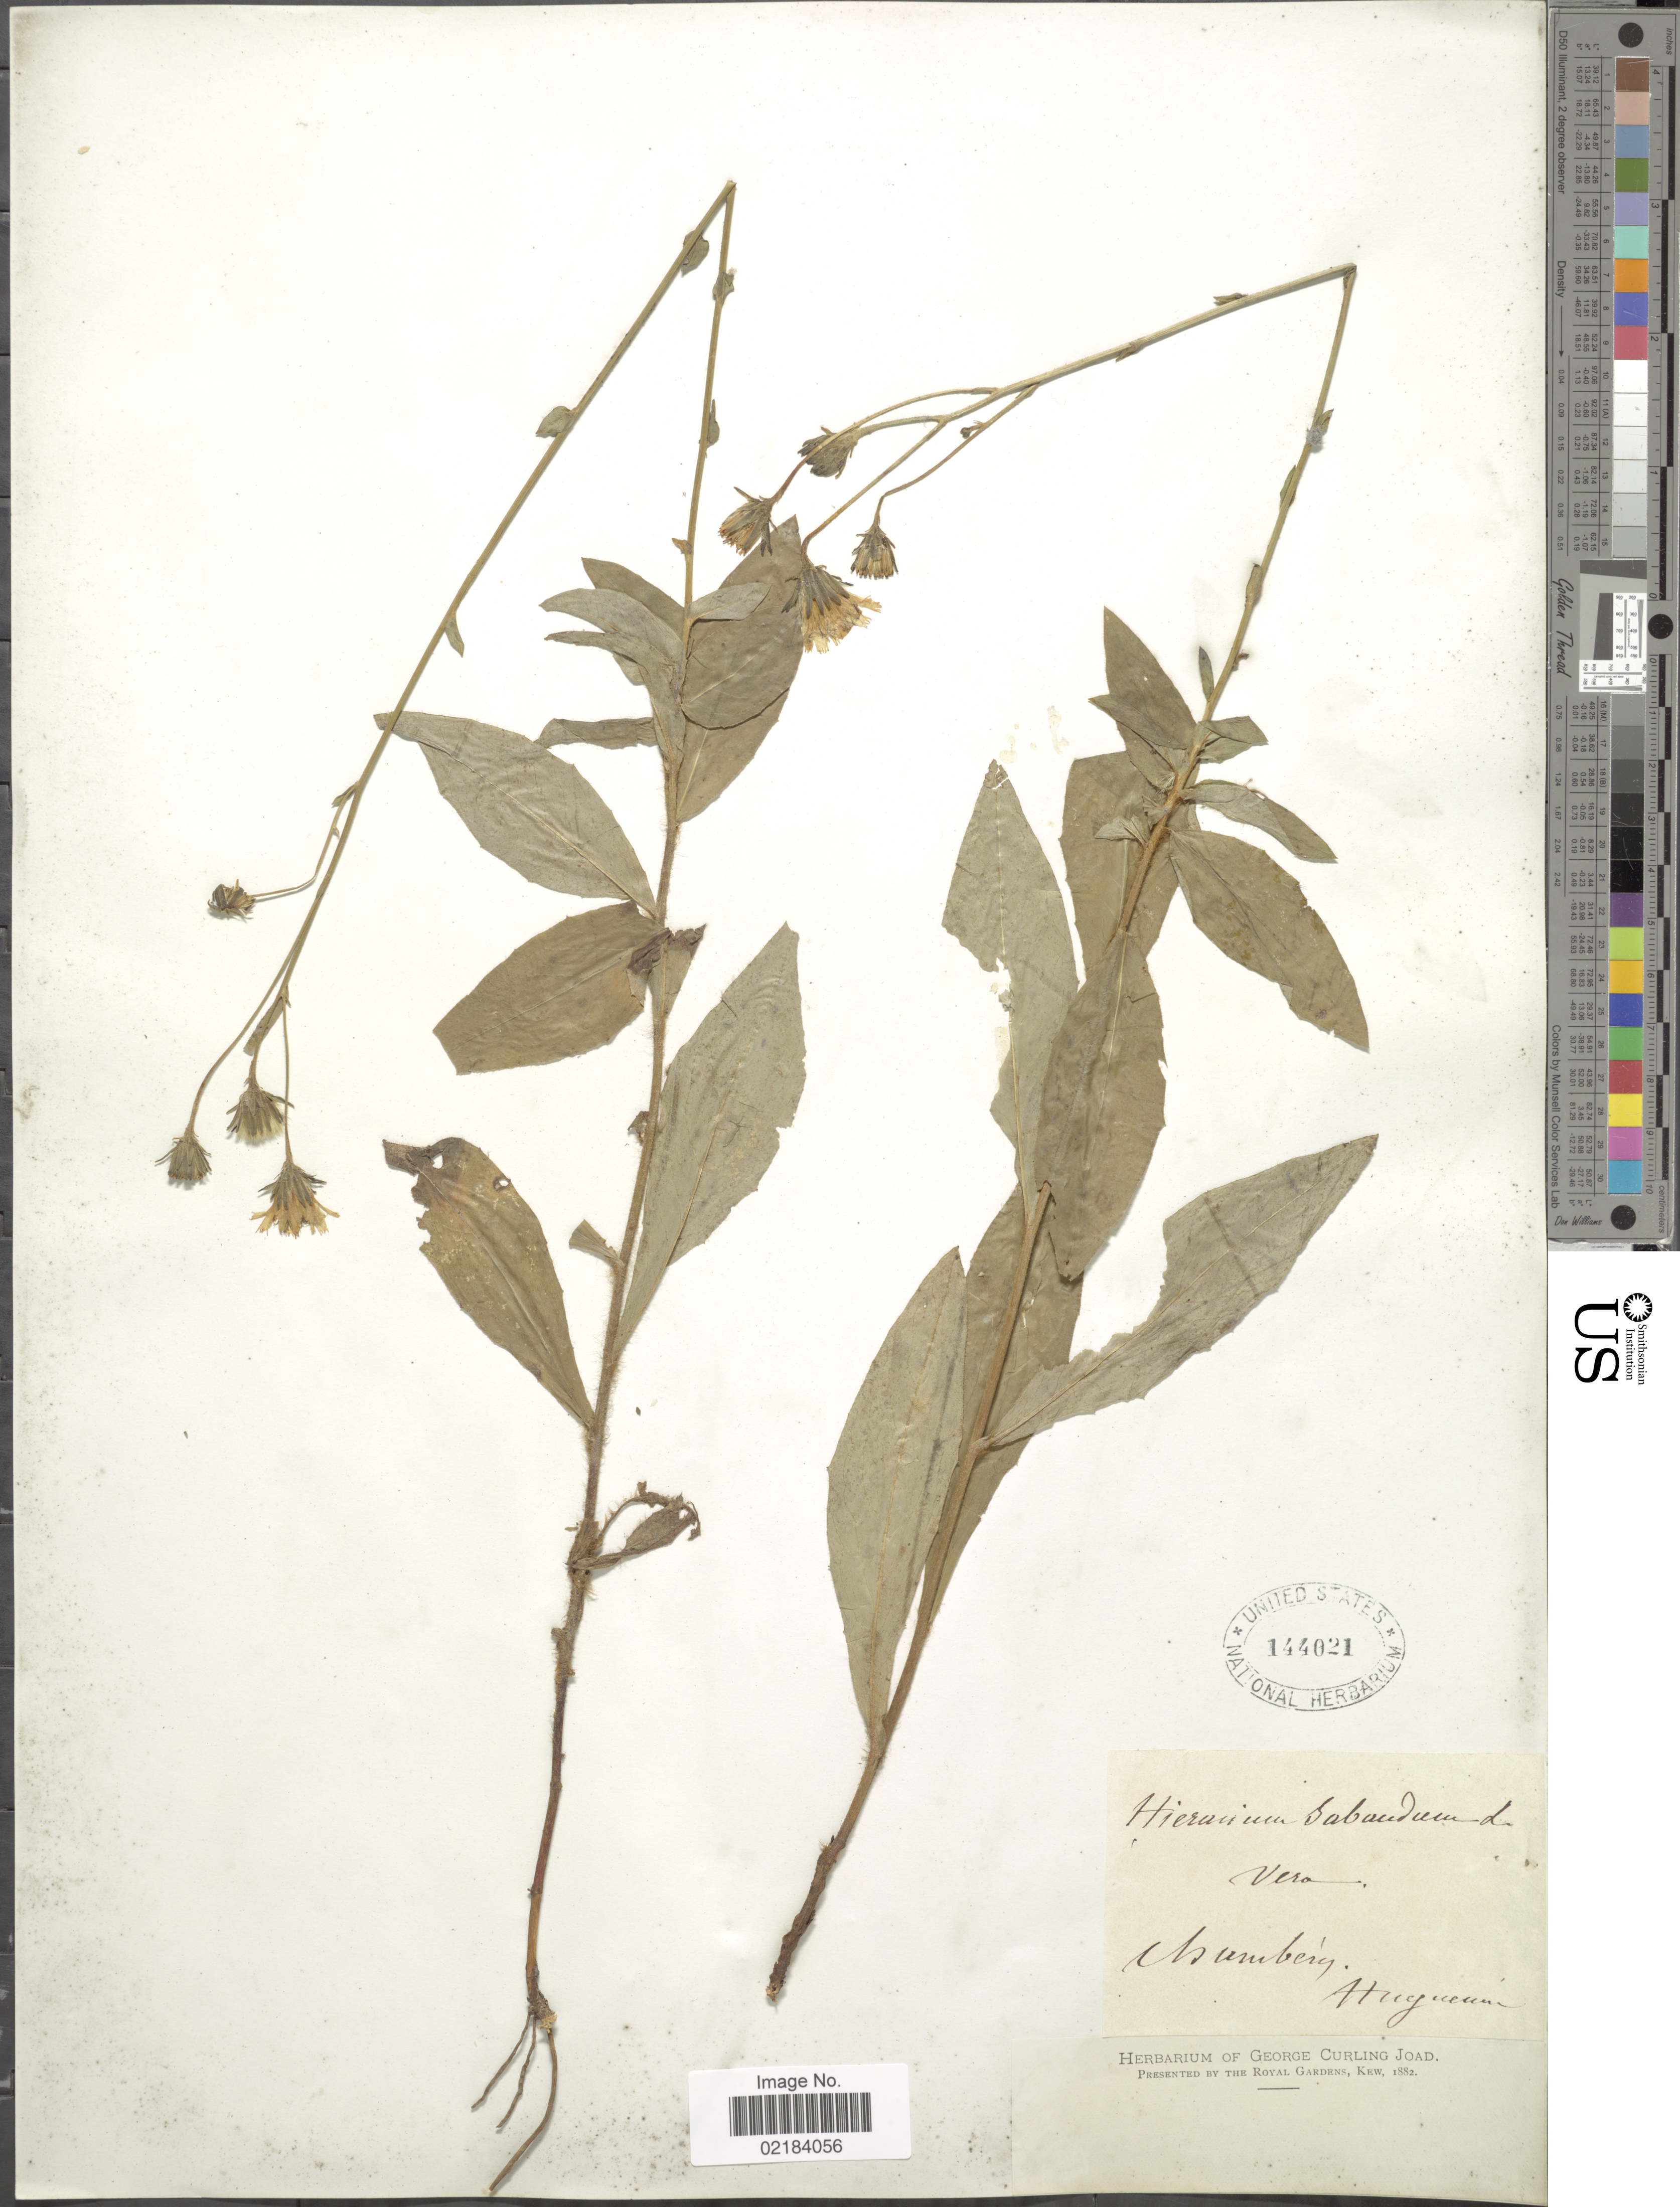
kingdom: Plantae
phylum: Tracheophyta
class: Magnoliopsida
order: Asterales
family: Asteraceae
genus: Hieracium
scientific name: Hieracium sabaudum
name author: L.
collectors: A. Huguenin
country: France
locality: Chambéry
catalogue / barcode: US 144021